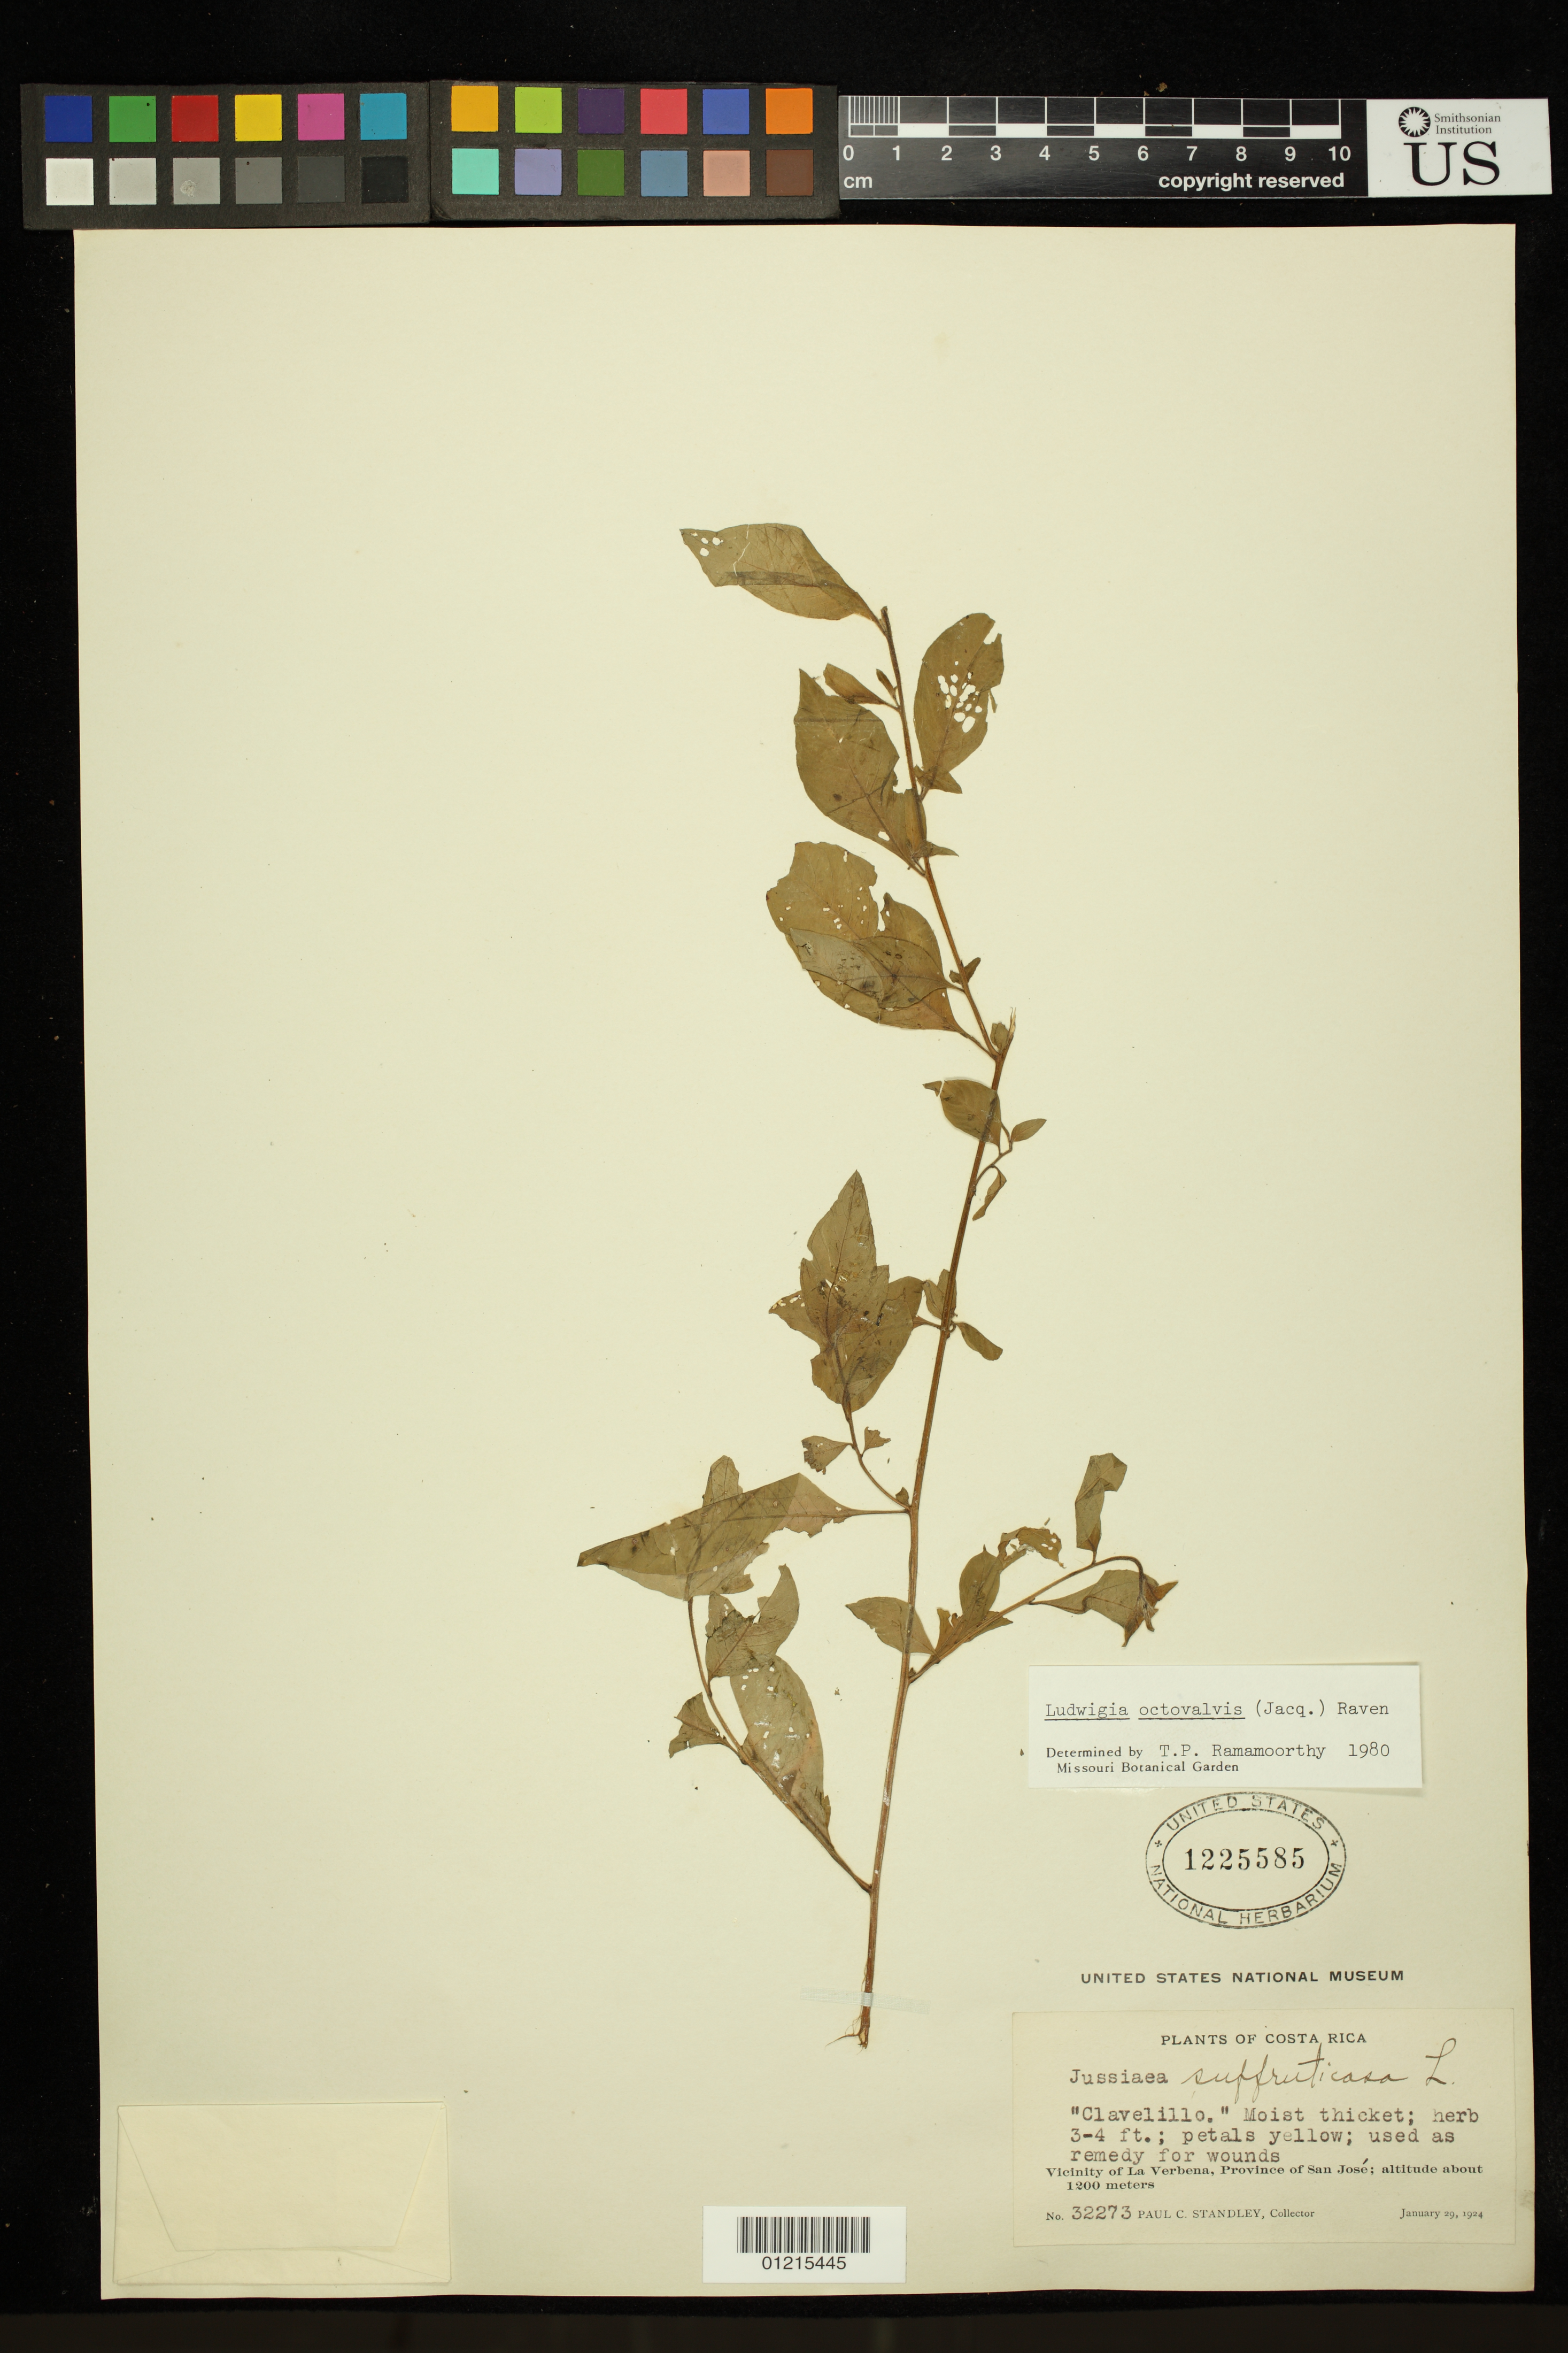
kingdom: Plantae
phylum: Tracheophyta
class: Magnoliopsida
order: Myrtales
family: Onagraceae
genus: Ludwigia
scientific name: Ludwigia octovalvis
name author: (Jacq.) P.H. Raven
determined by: Ramamoorthy, T. P.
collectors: P. C. Standley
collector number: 32273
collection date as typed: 29 Jan 1924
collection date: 1924-01-29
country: Costa Rica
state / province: San José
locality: Vicinity of La Verbena.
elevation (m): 1200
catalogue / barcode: US 1225585